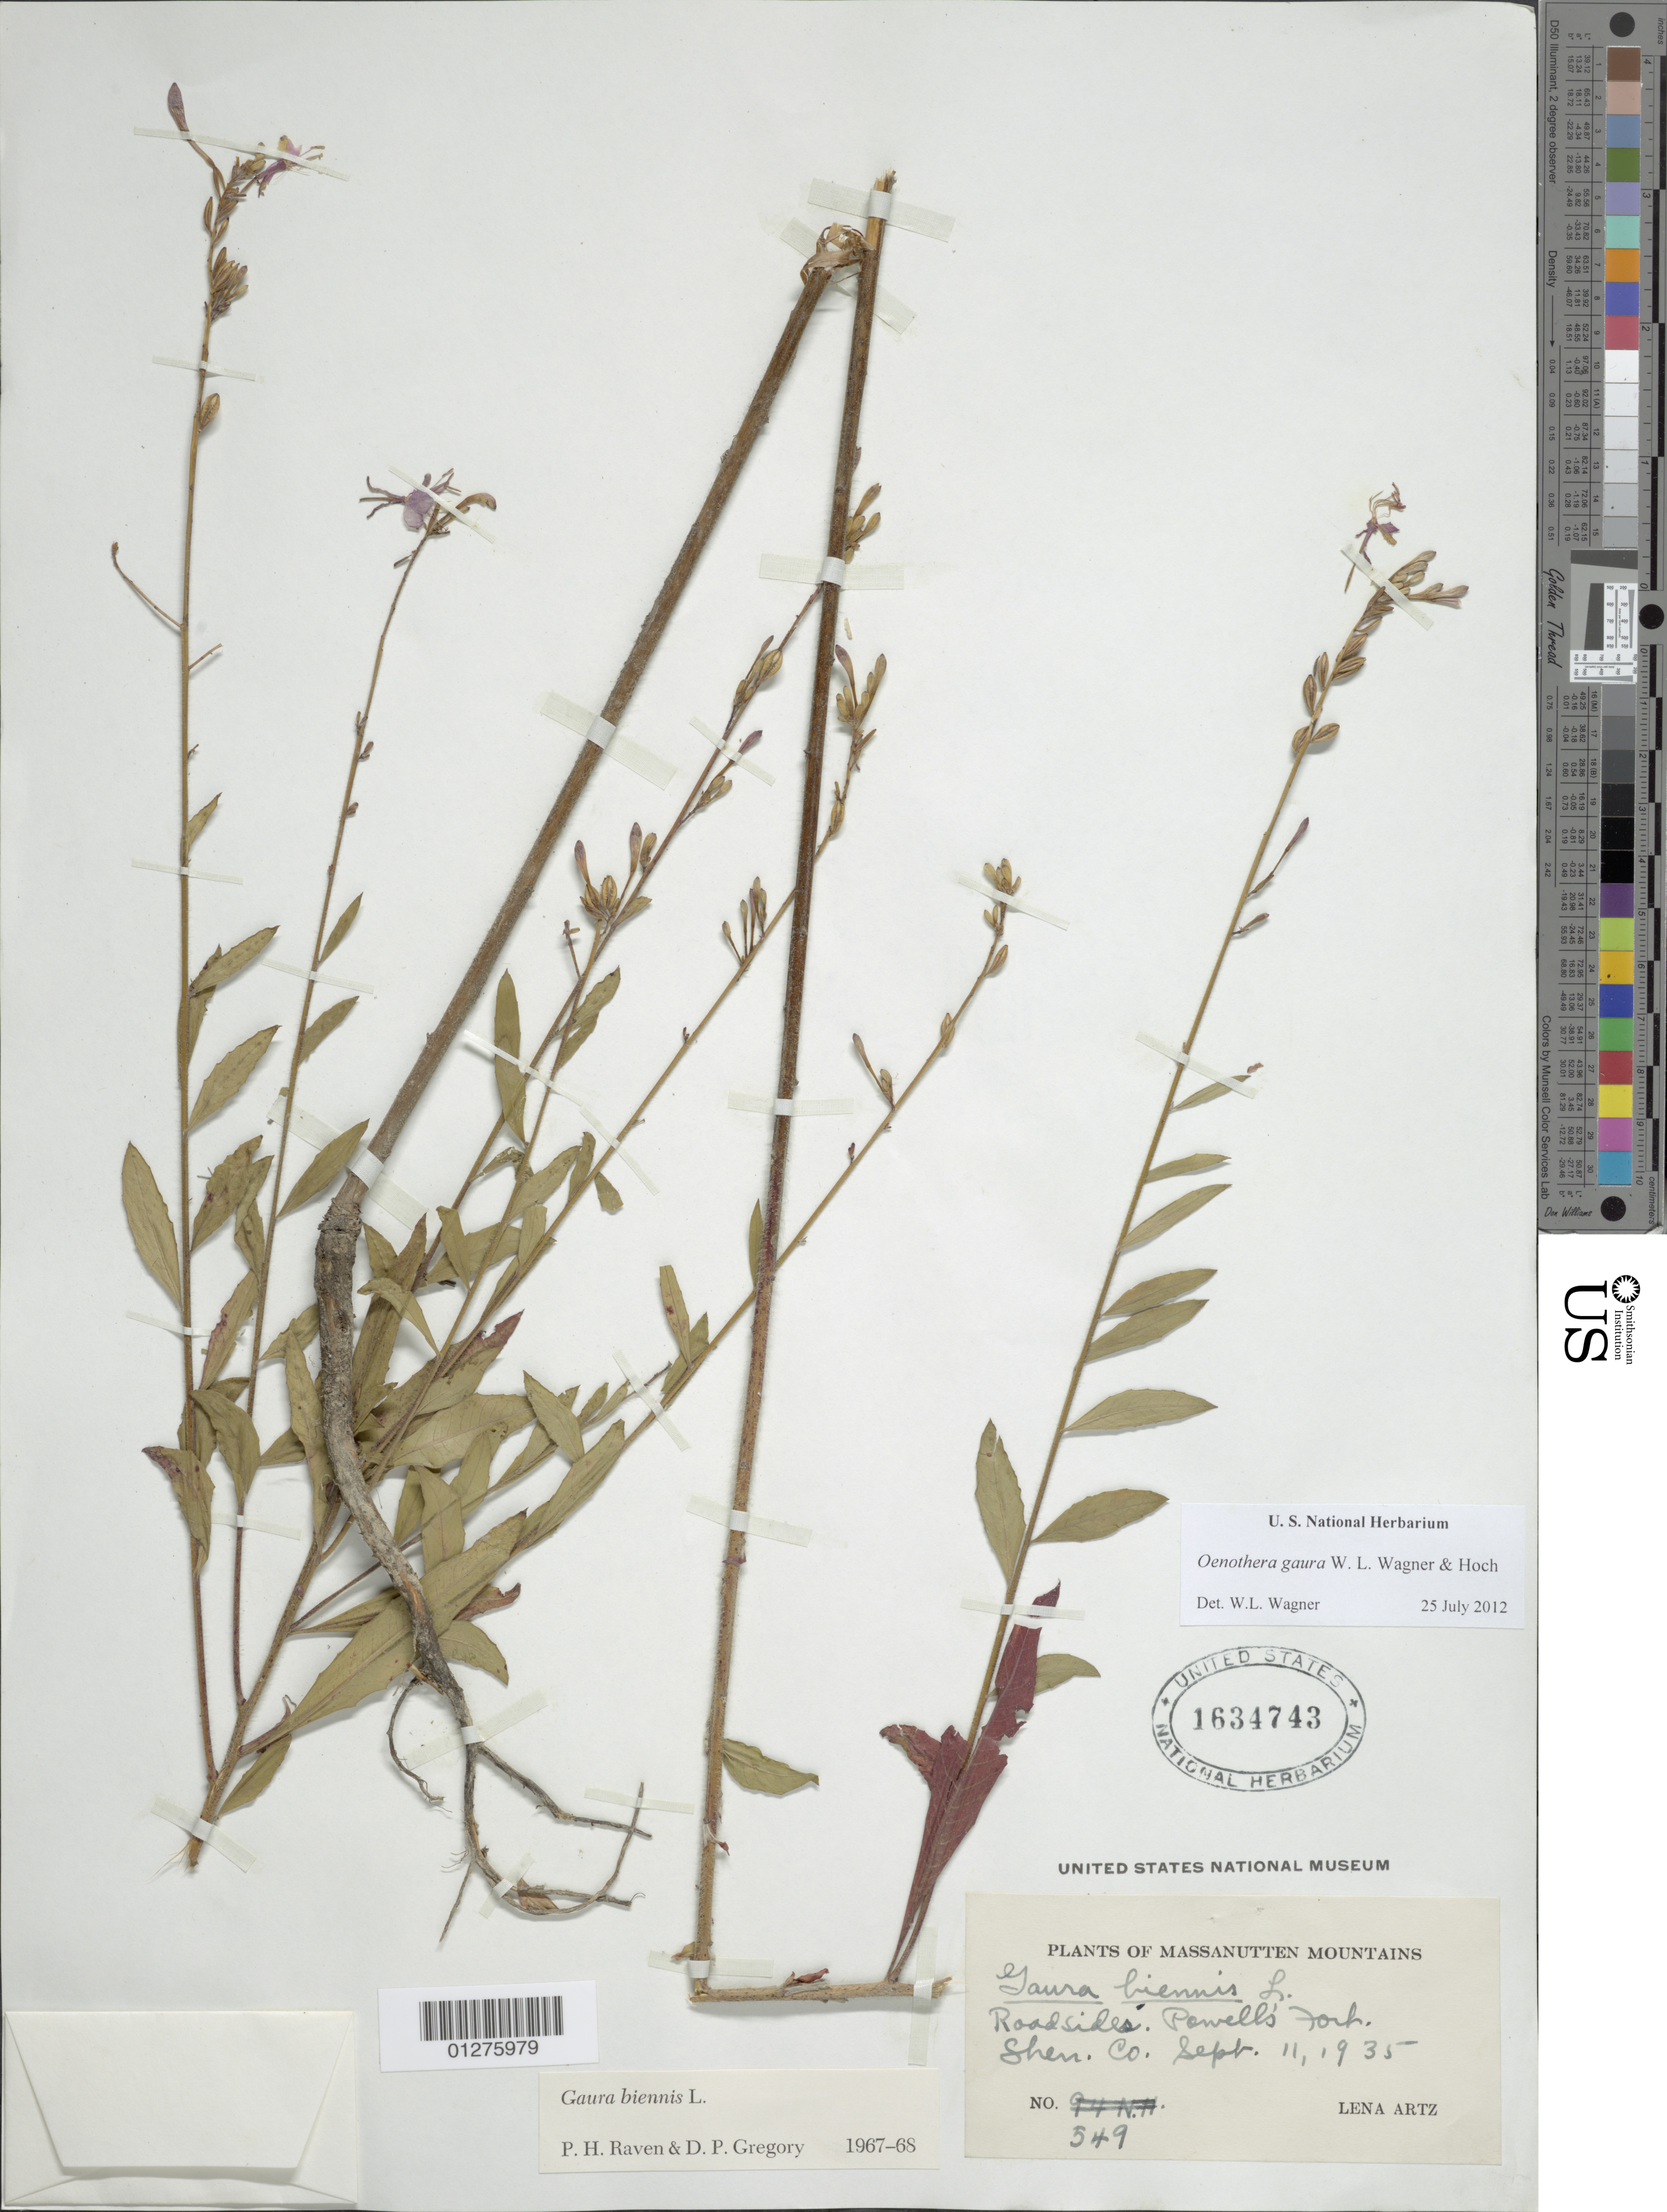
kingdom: Plantae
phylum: Tracheophyta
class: Magnoliopsida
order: Myrtales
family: Onagraceae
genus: Oenothera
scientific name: Oenothera gaura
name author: W.L. Wagner & Hoch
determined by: Wagner, W. L., (BOT), Smithsonian Institution - National Museum of Natural History (UNITED STATES)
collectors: L. Artz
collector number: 549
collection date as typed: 11 Sep 1935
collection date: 1935-09-11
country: United States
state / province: Virginia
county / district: Shenandoah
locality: Powell's Fort, Massanutten Mtns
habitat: Roadsides.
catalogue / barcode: US 1634743